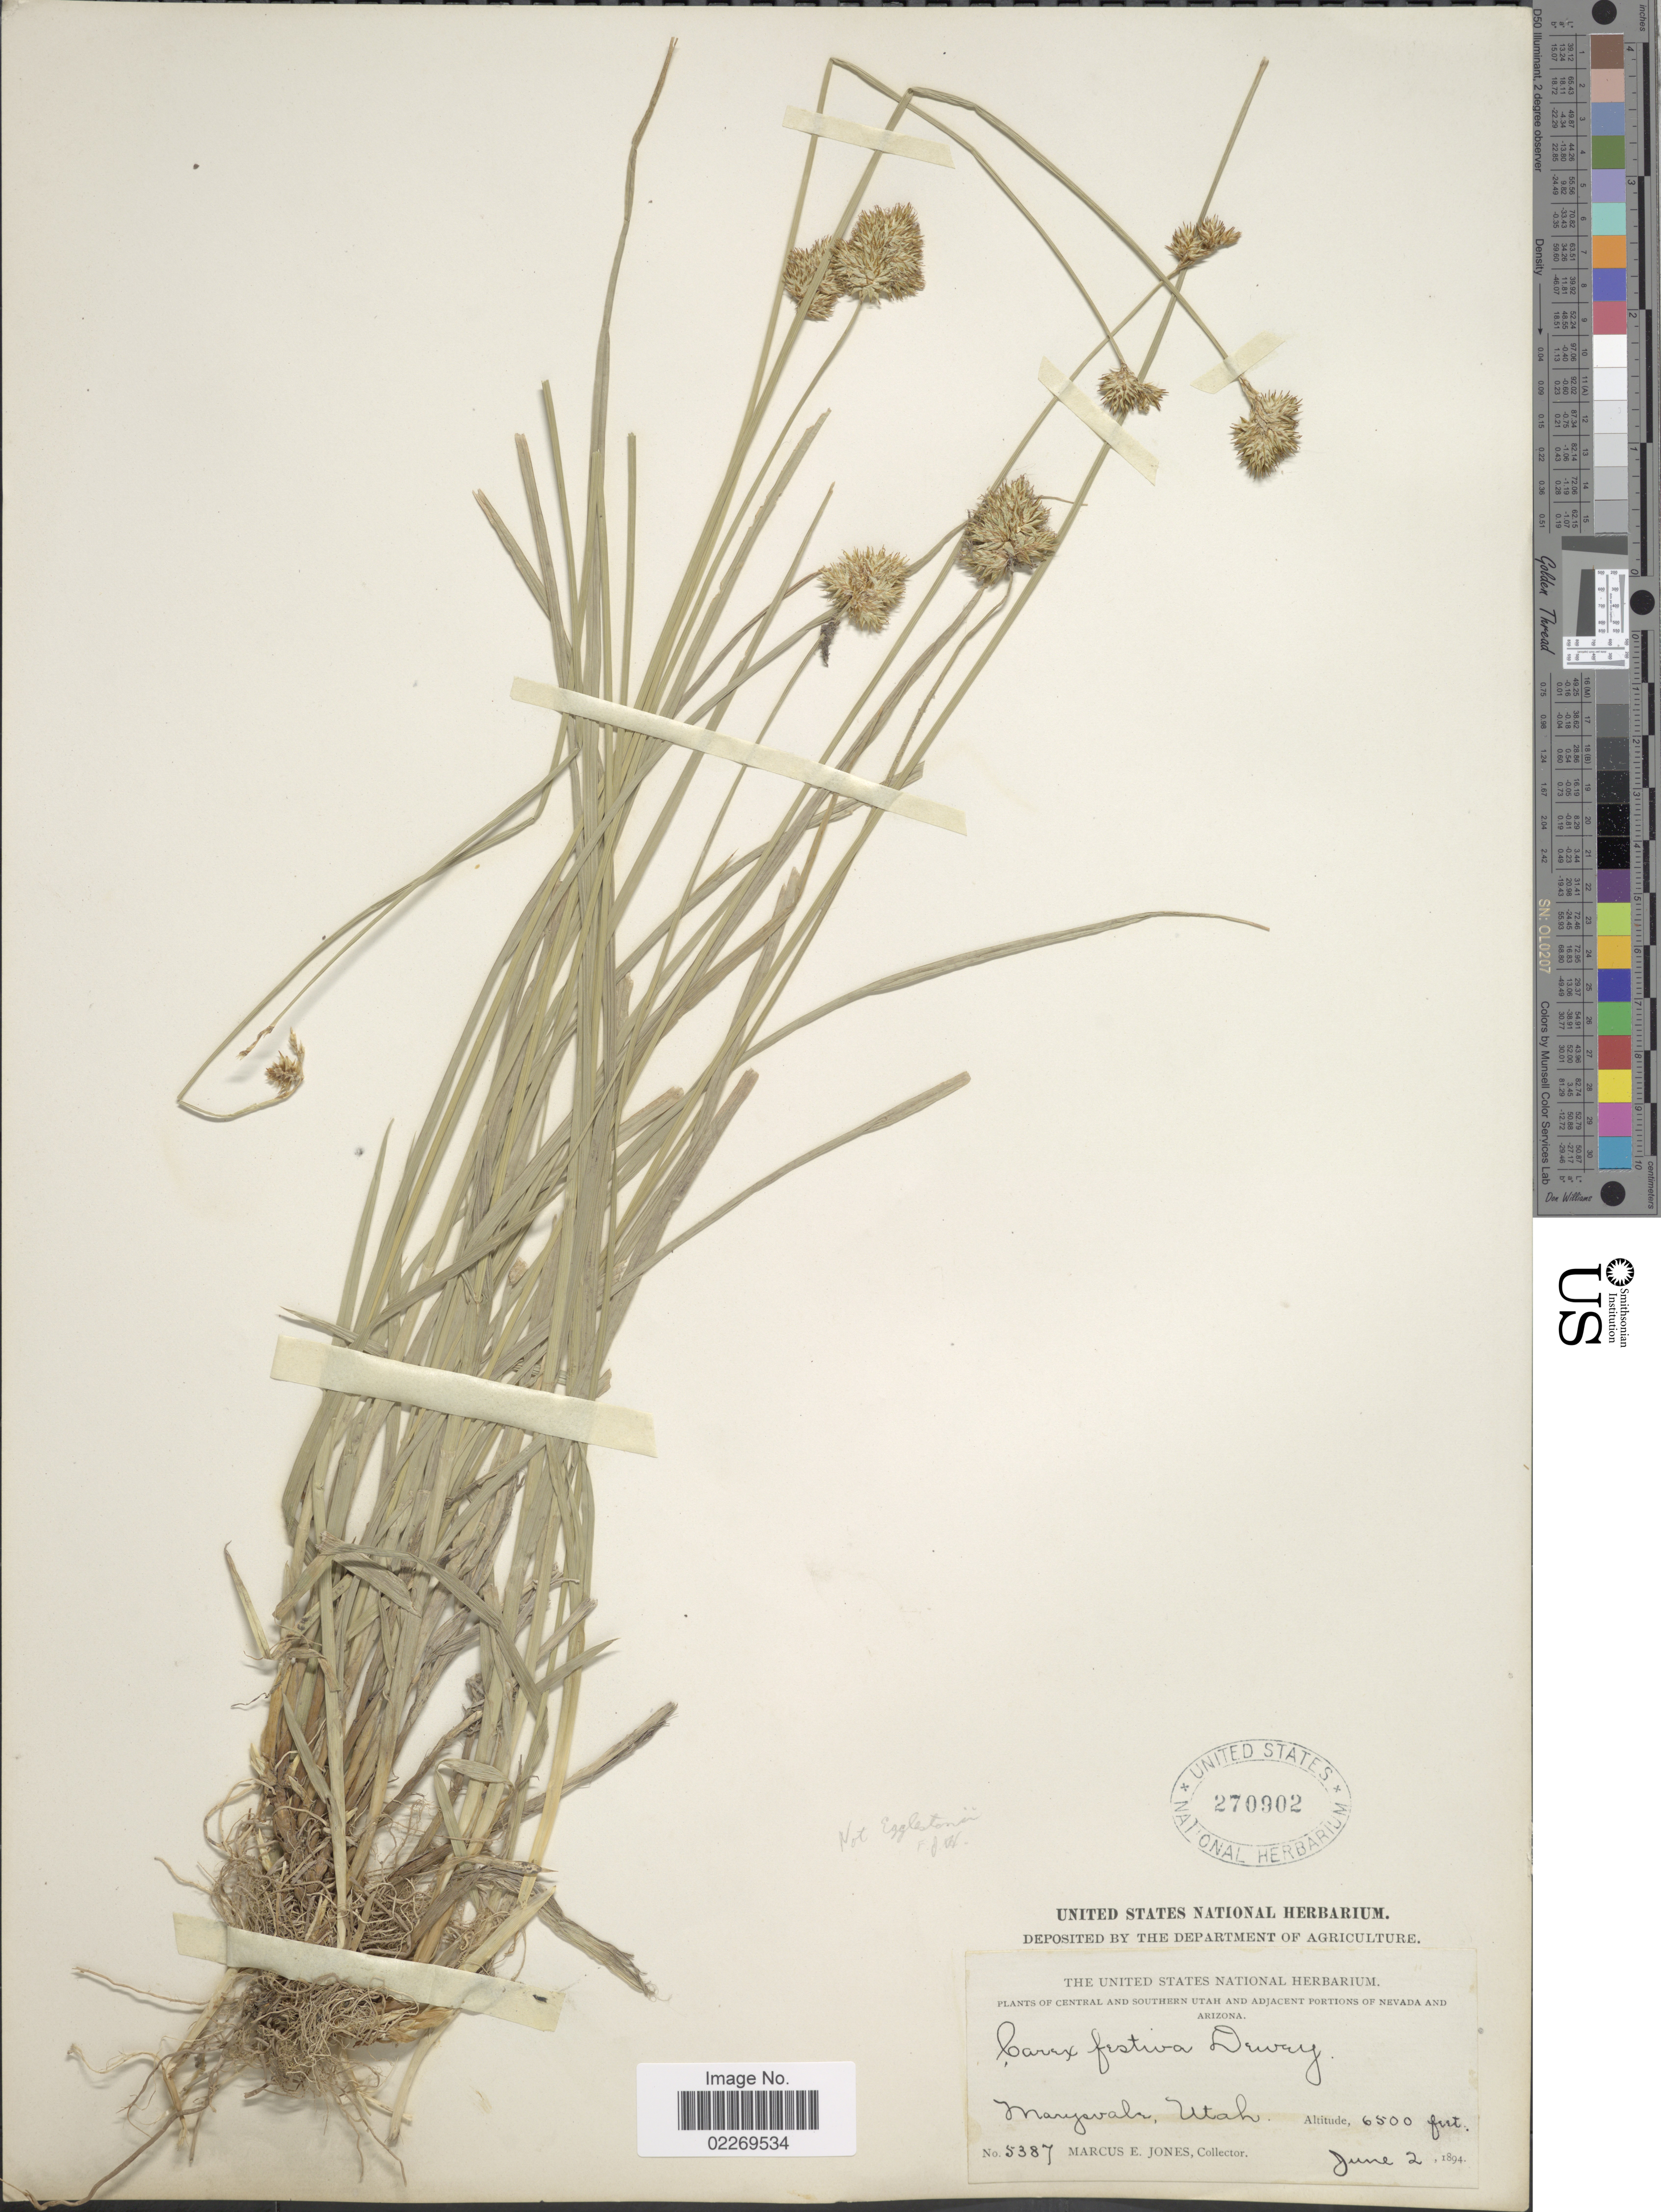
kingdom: Plantae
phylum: Tracheophyta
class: Liliopsida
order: Poales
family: Cyperaceae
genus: Carex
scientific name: Carex egglestonii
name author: Mack.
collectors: M. E. Jones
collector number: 5387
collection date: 1894-06-02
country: United States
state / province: Utah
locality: Marysvale Central and Southern Utah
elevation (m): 1981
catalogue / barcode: US 270902